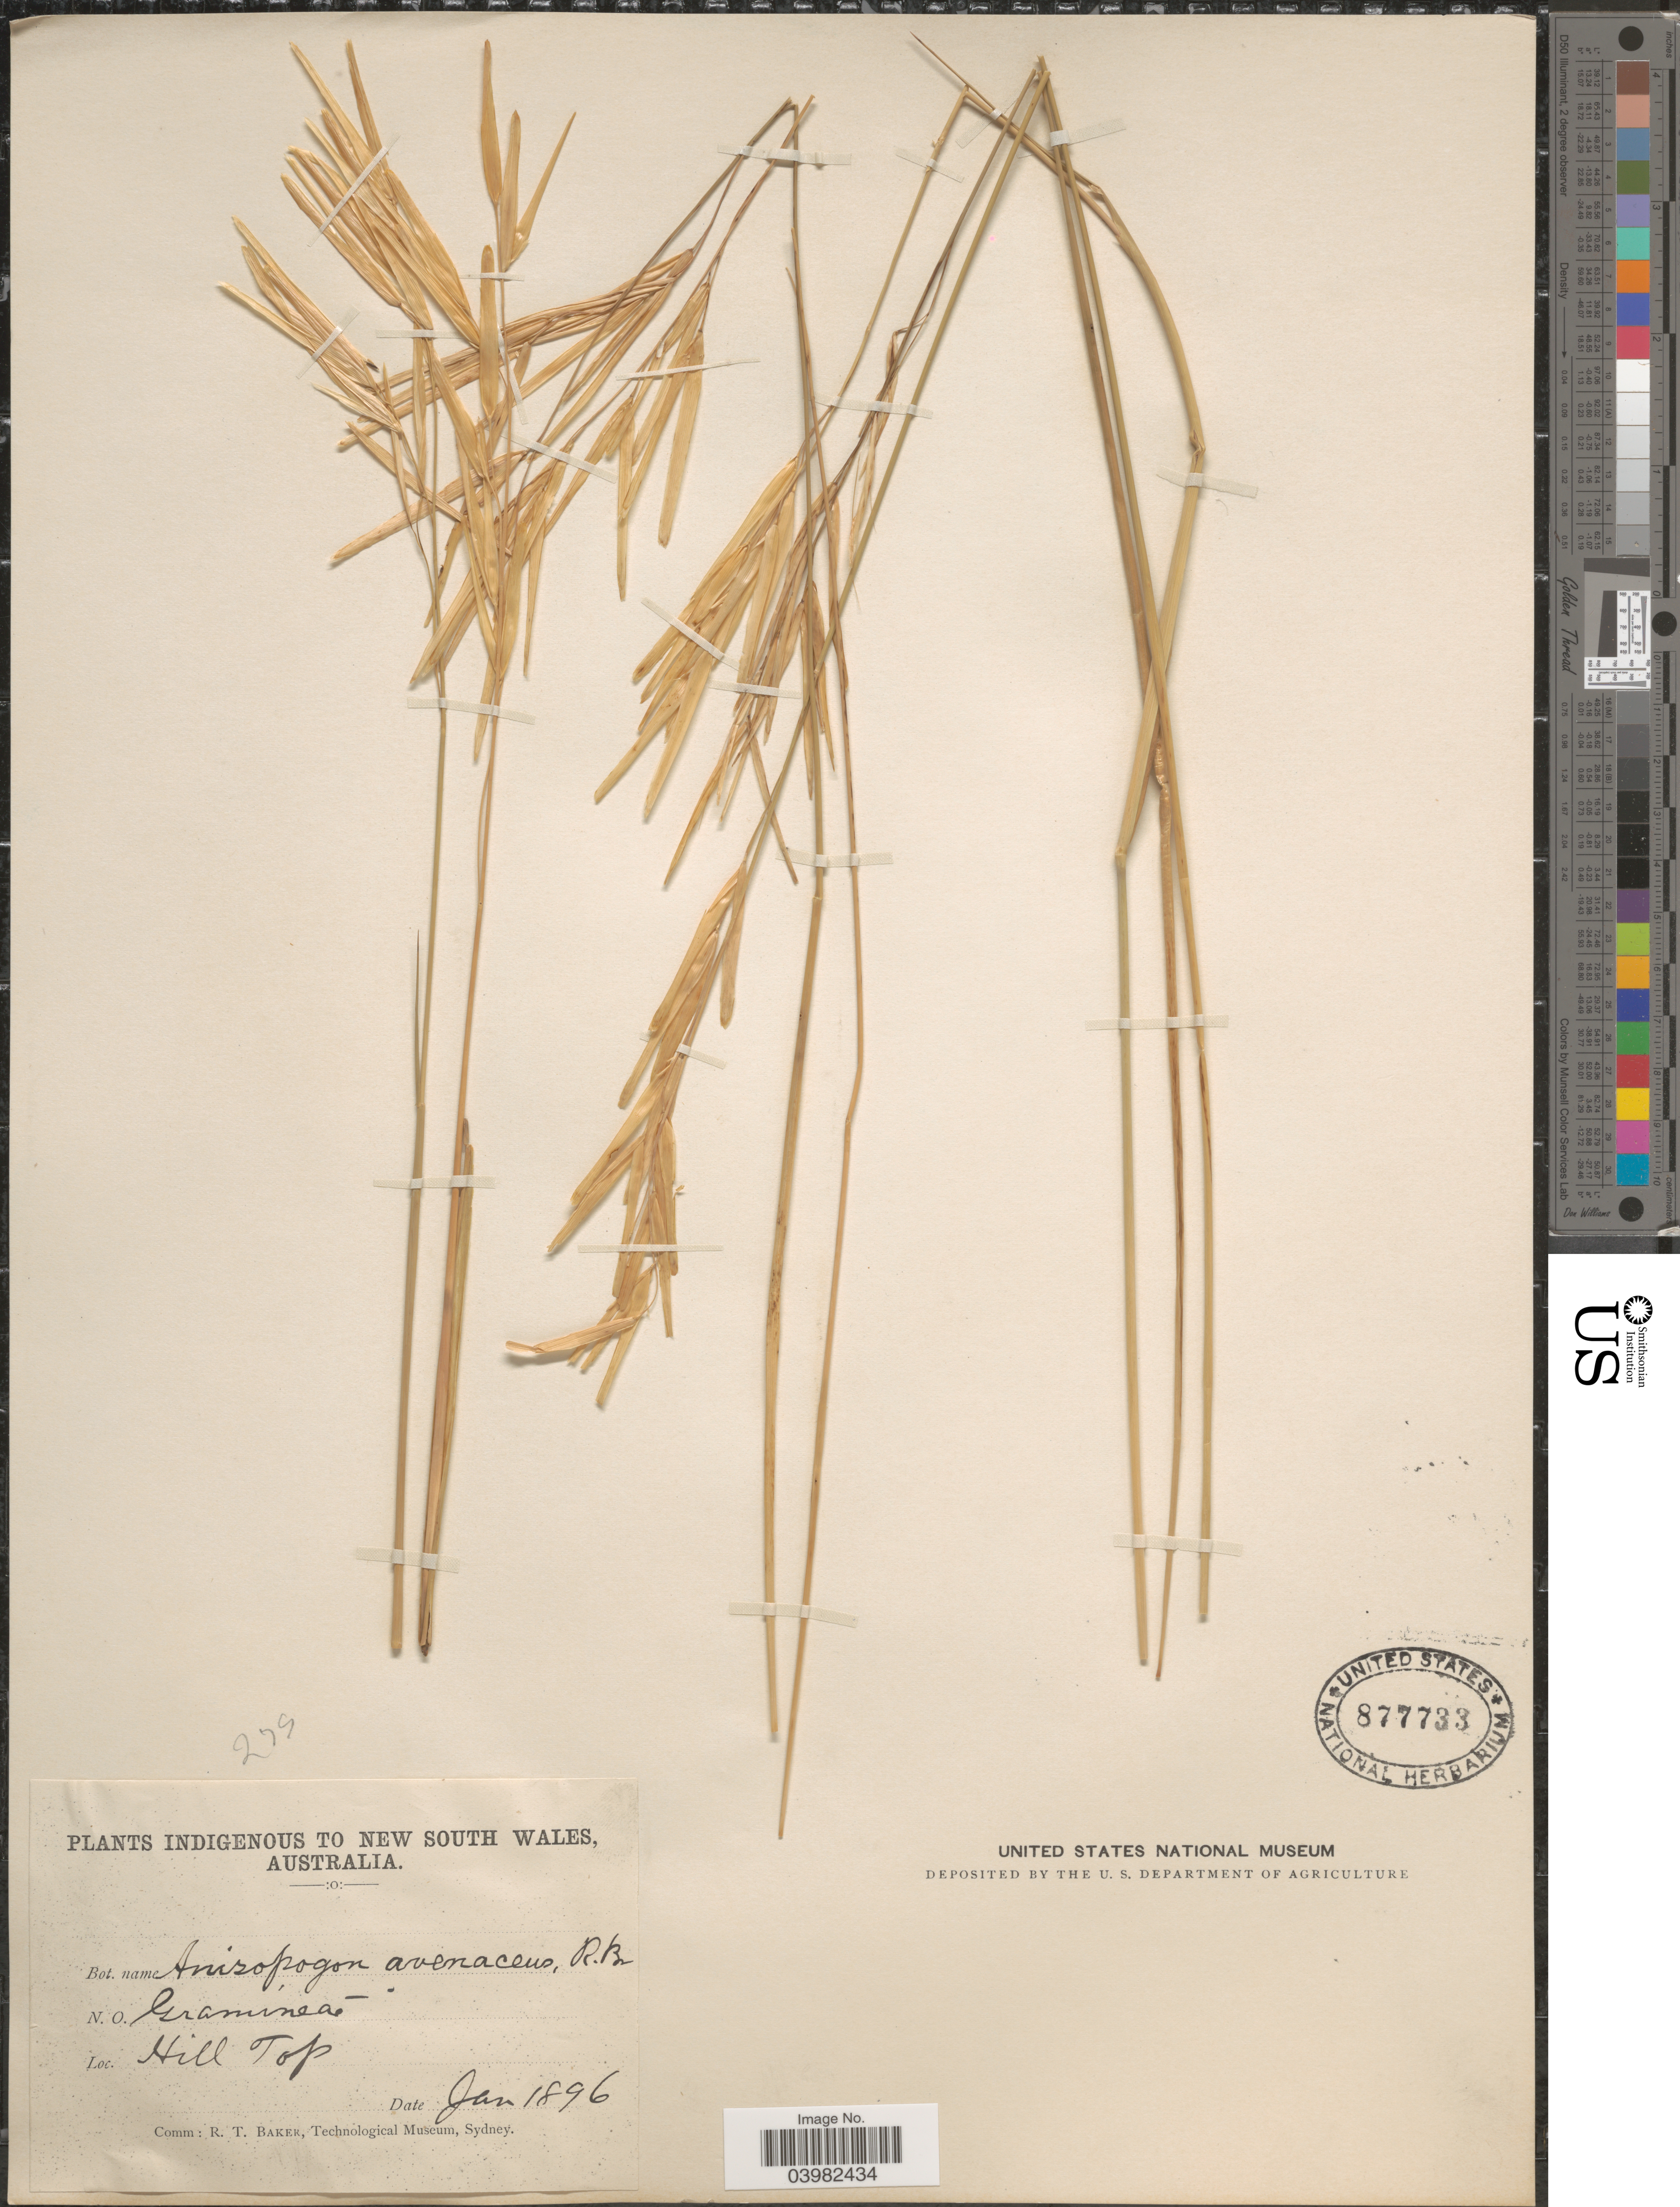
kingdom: Plantae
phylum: Tracheophyta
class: Liliopsida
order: Poales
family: Poaceae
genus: Anisopogon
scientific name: Anisopogon avenaceus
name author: R. Br.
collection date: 1896-01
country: Australia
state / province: New South Wales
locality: Hill Top.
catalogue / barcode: US 877733